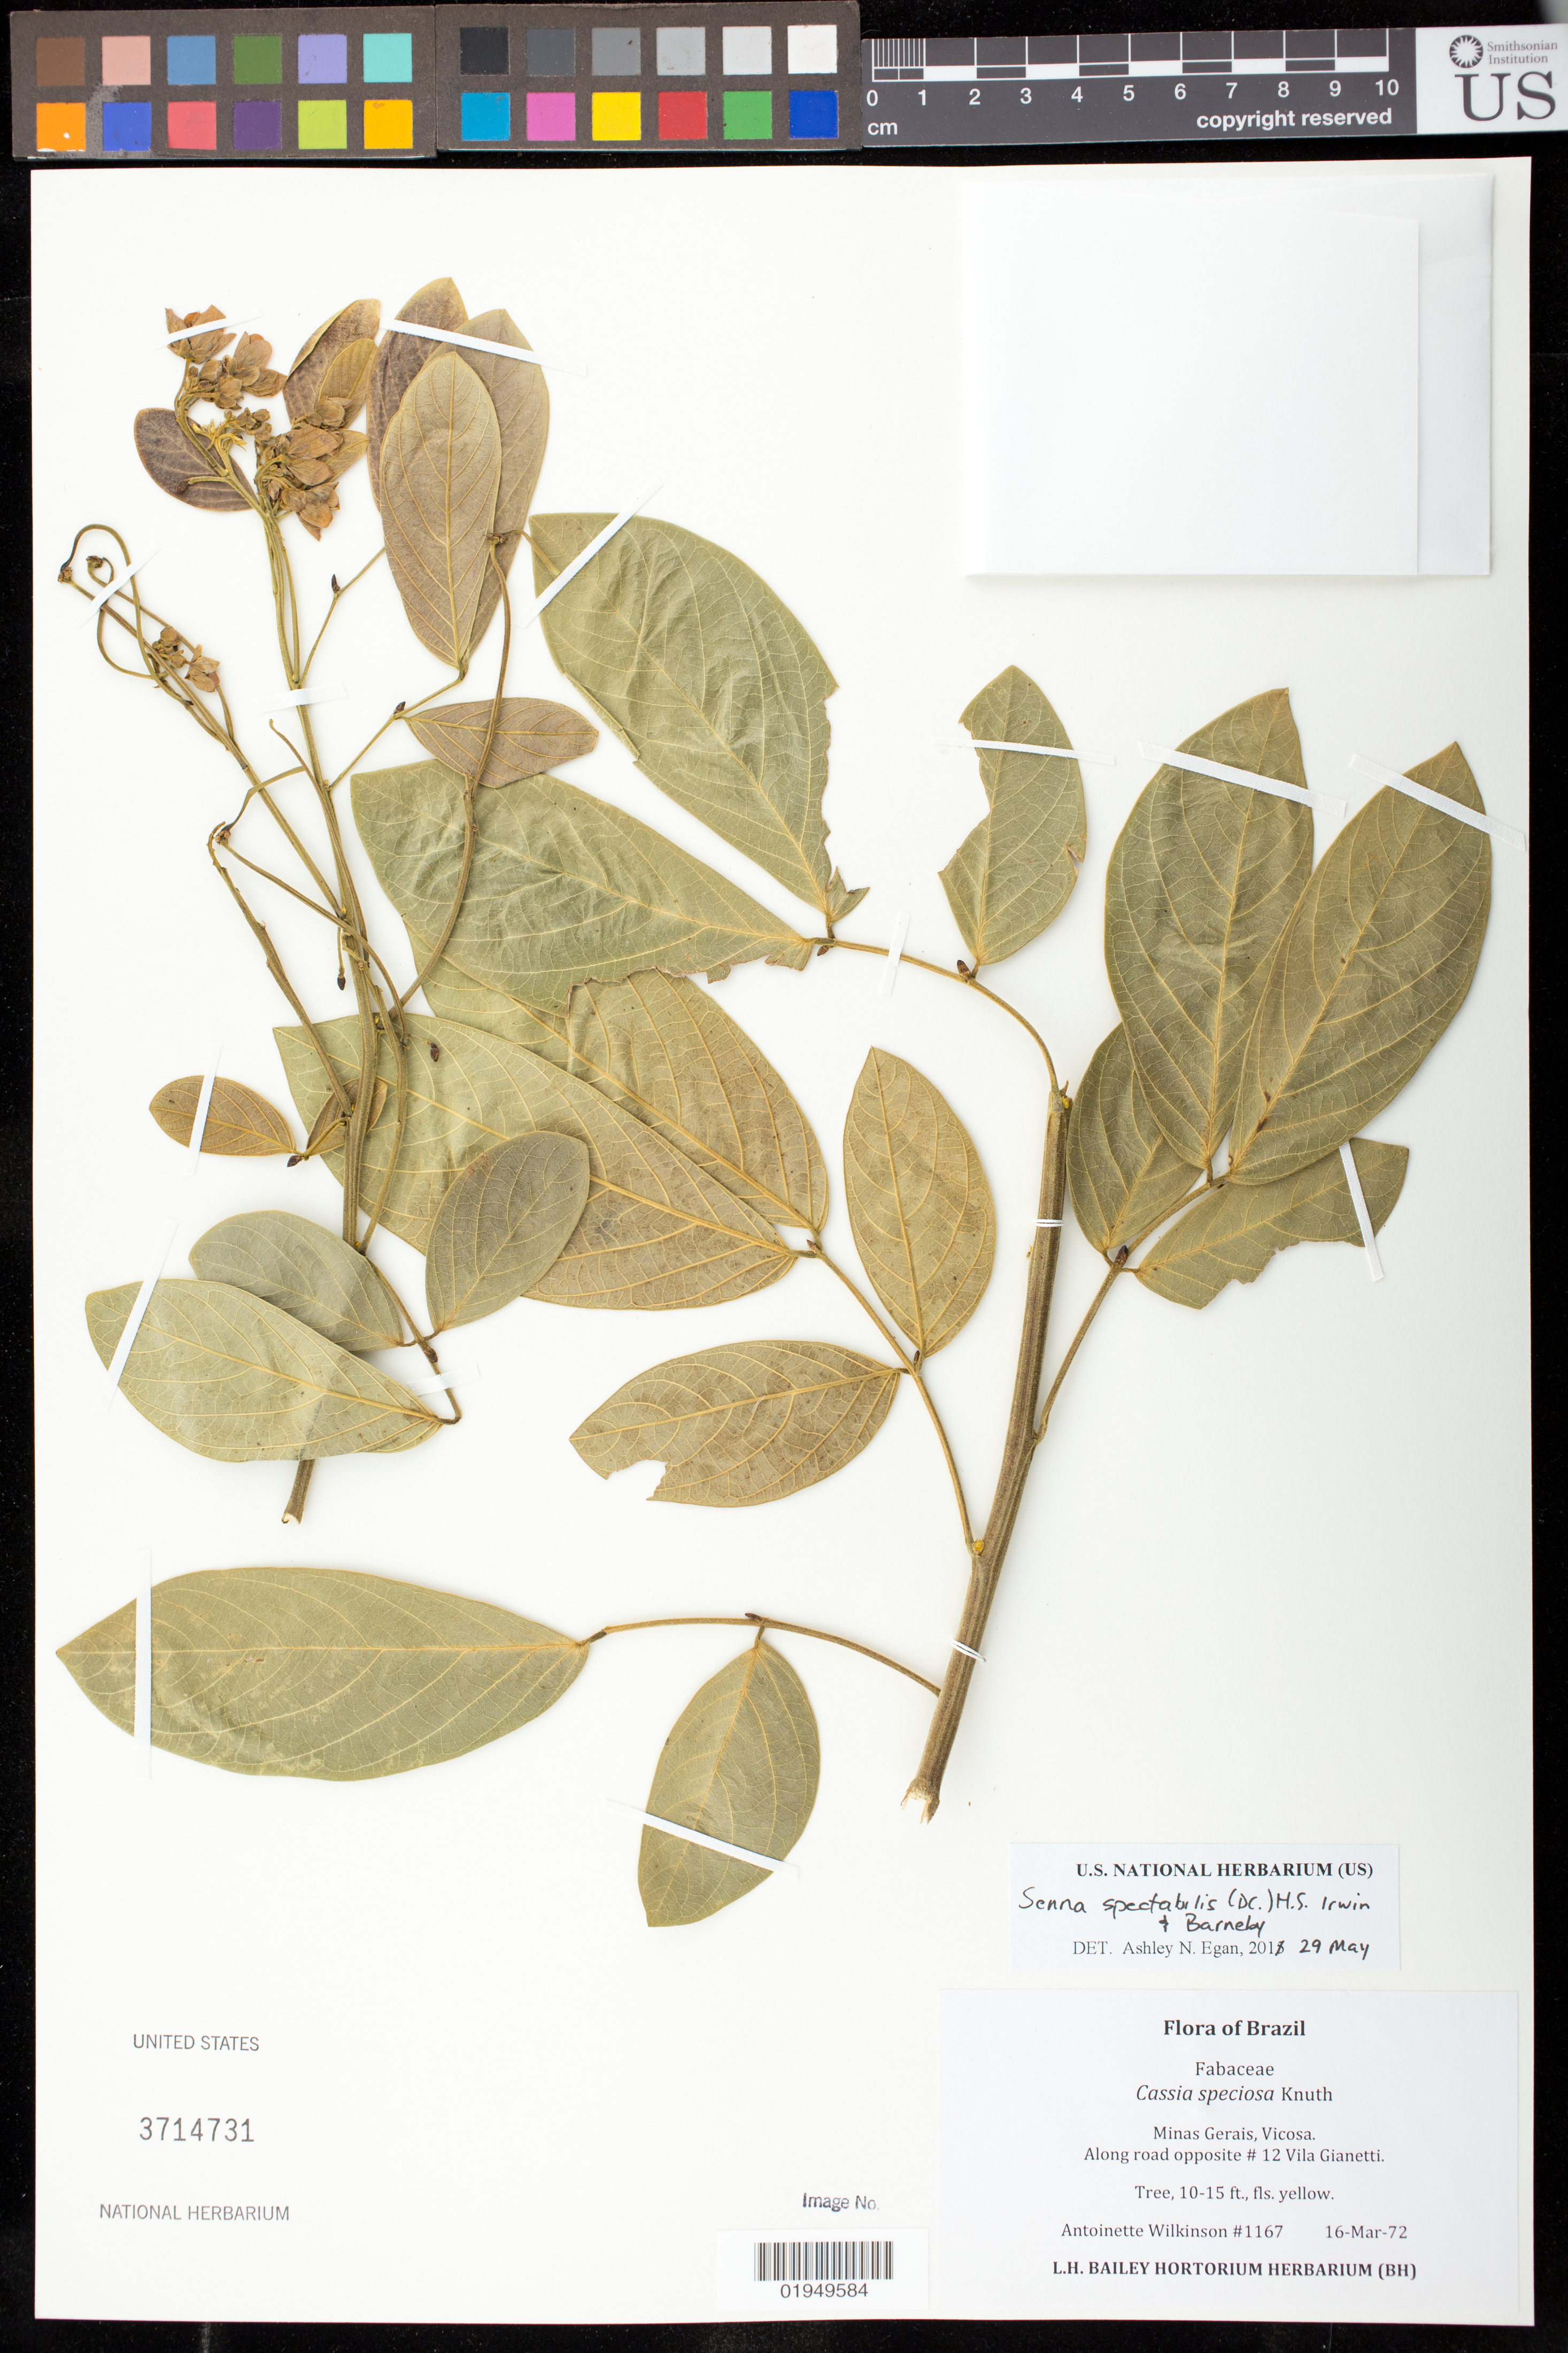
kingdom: Plantae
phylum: Tracheophyta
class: Magnoliopsida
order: Fabales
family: Fabaceae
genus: Senna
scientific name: Senna spectabilis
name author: (DC.) H.S. Irwin & Barneby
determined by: Egan, Ashley N., (US), Smithsonian Institution - National Museum of Natural History (UNITED STATES)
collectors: A. Wilkinson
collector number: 1167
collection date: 1972-03-16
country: Brazil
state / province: Minas Gerais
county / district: Viçosa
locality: Along road opposite # 12 Vila Gianetti.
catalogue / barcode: US 3714731